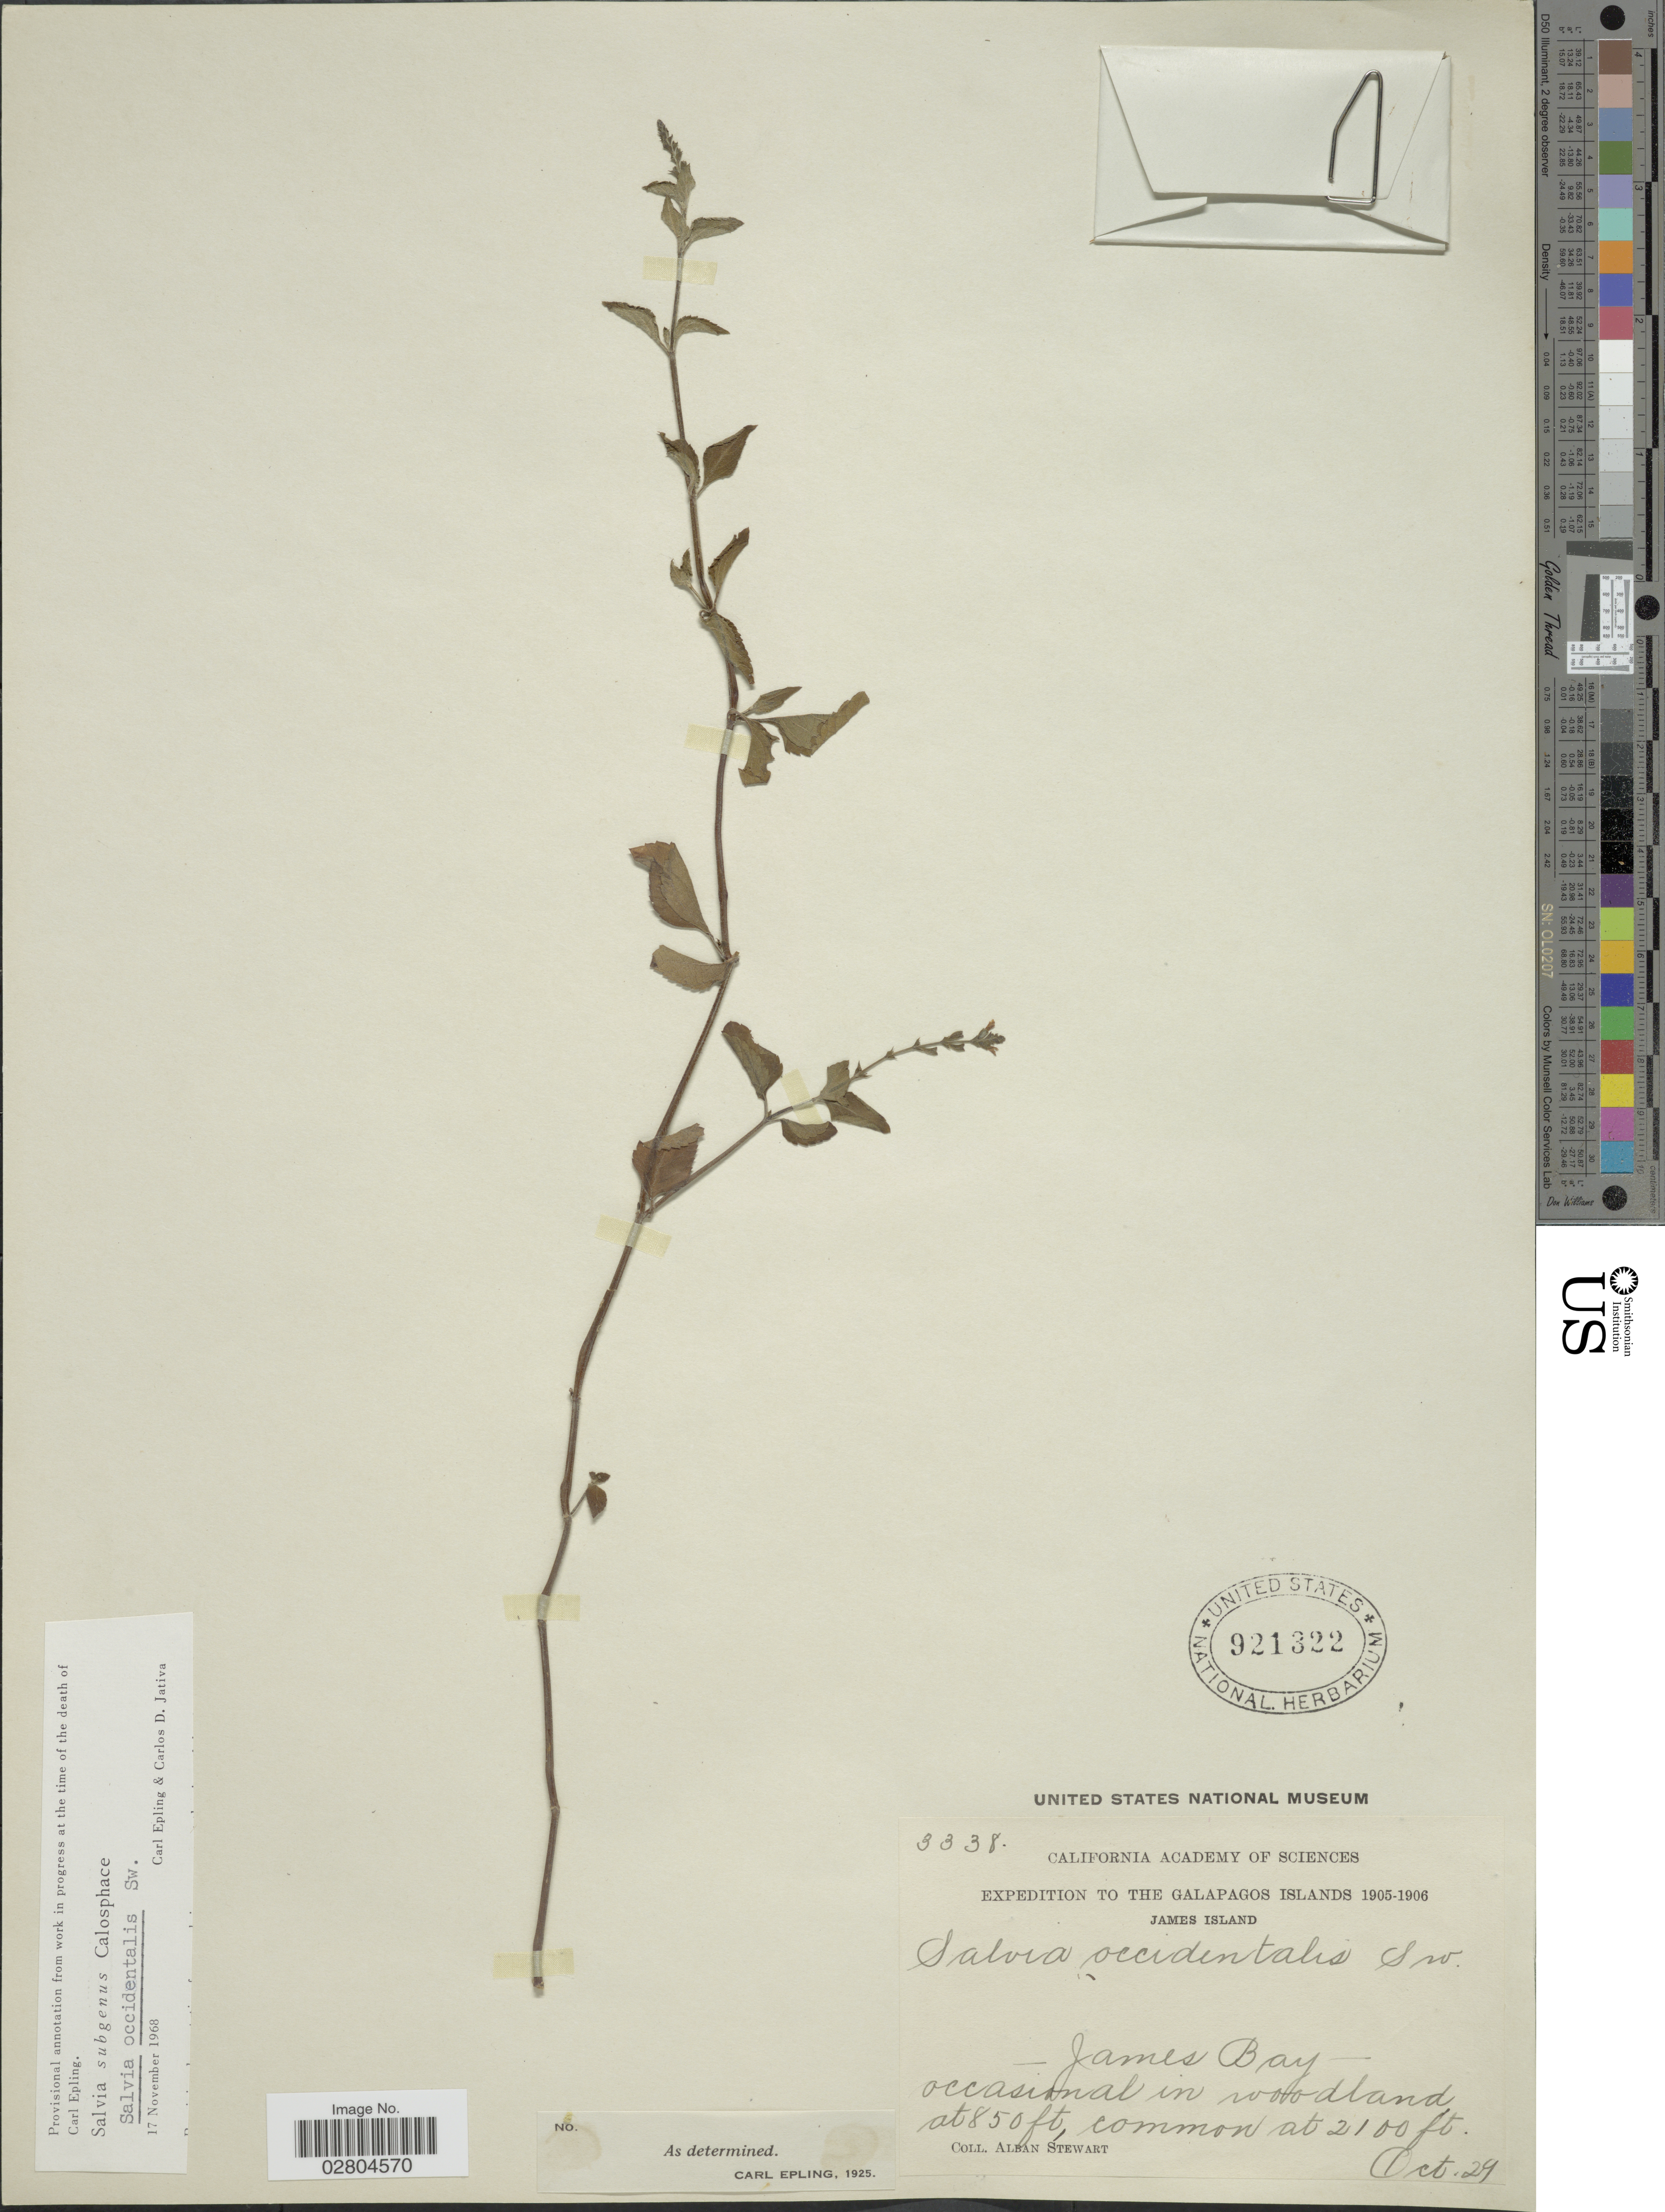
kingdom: Plantae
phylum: Tracheophyta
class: Magnoliopsida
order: Lamiales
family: Lamiaceae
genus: Salvia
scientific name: Salvia occidentalis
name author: Sw.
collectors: A. Stewart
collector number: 3338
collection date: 1905-10-29/1906-10-29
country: Ecuador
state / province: Colón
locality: The Galapagos Islands. James Island. James Bay.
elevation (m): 259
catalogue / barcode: US 921322